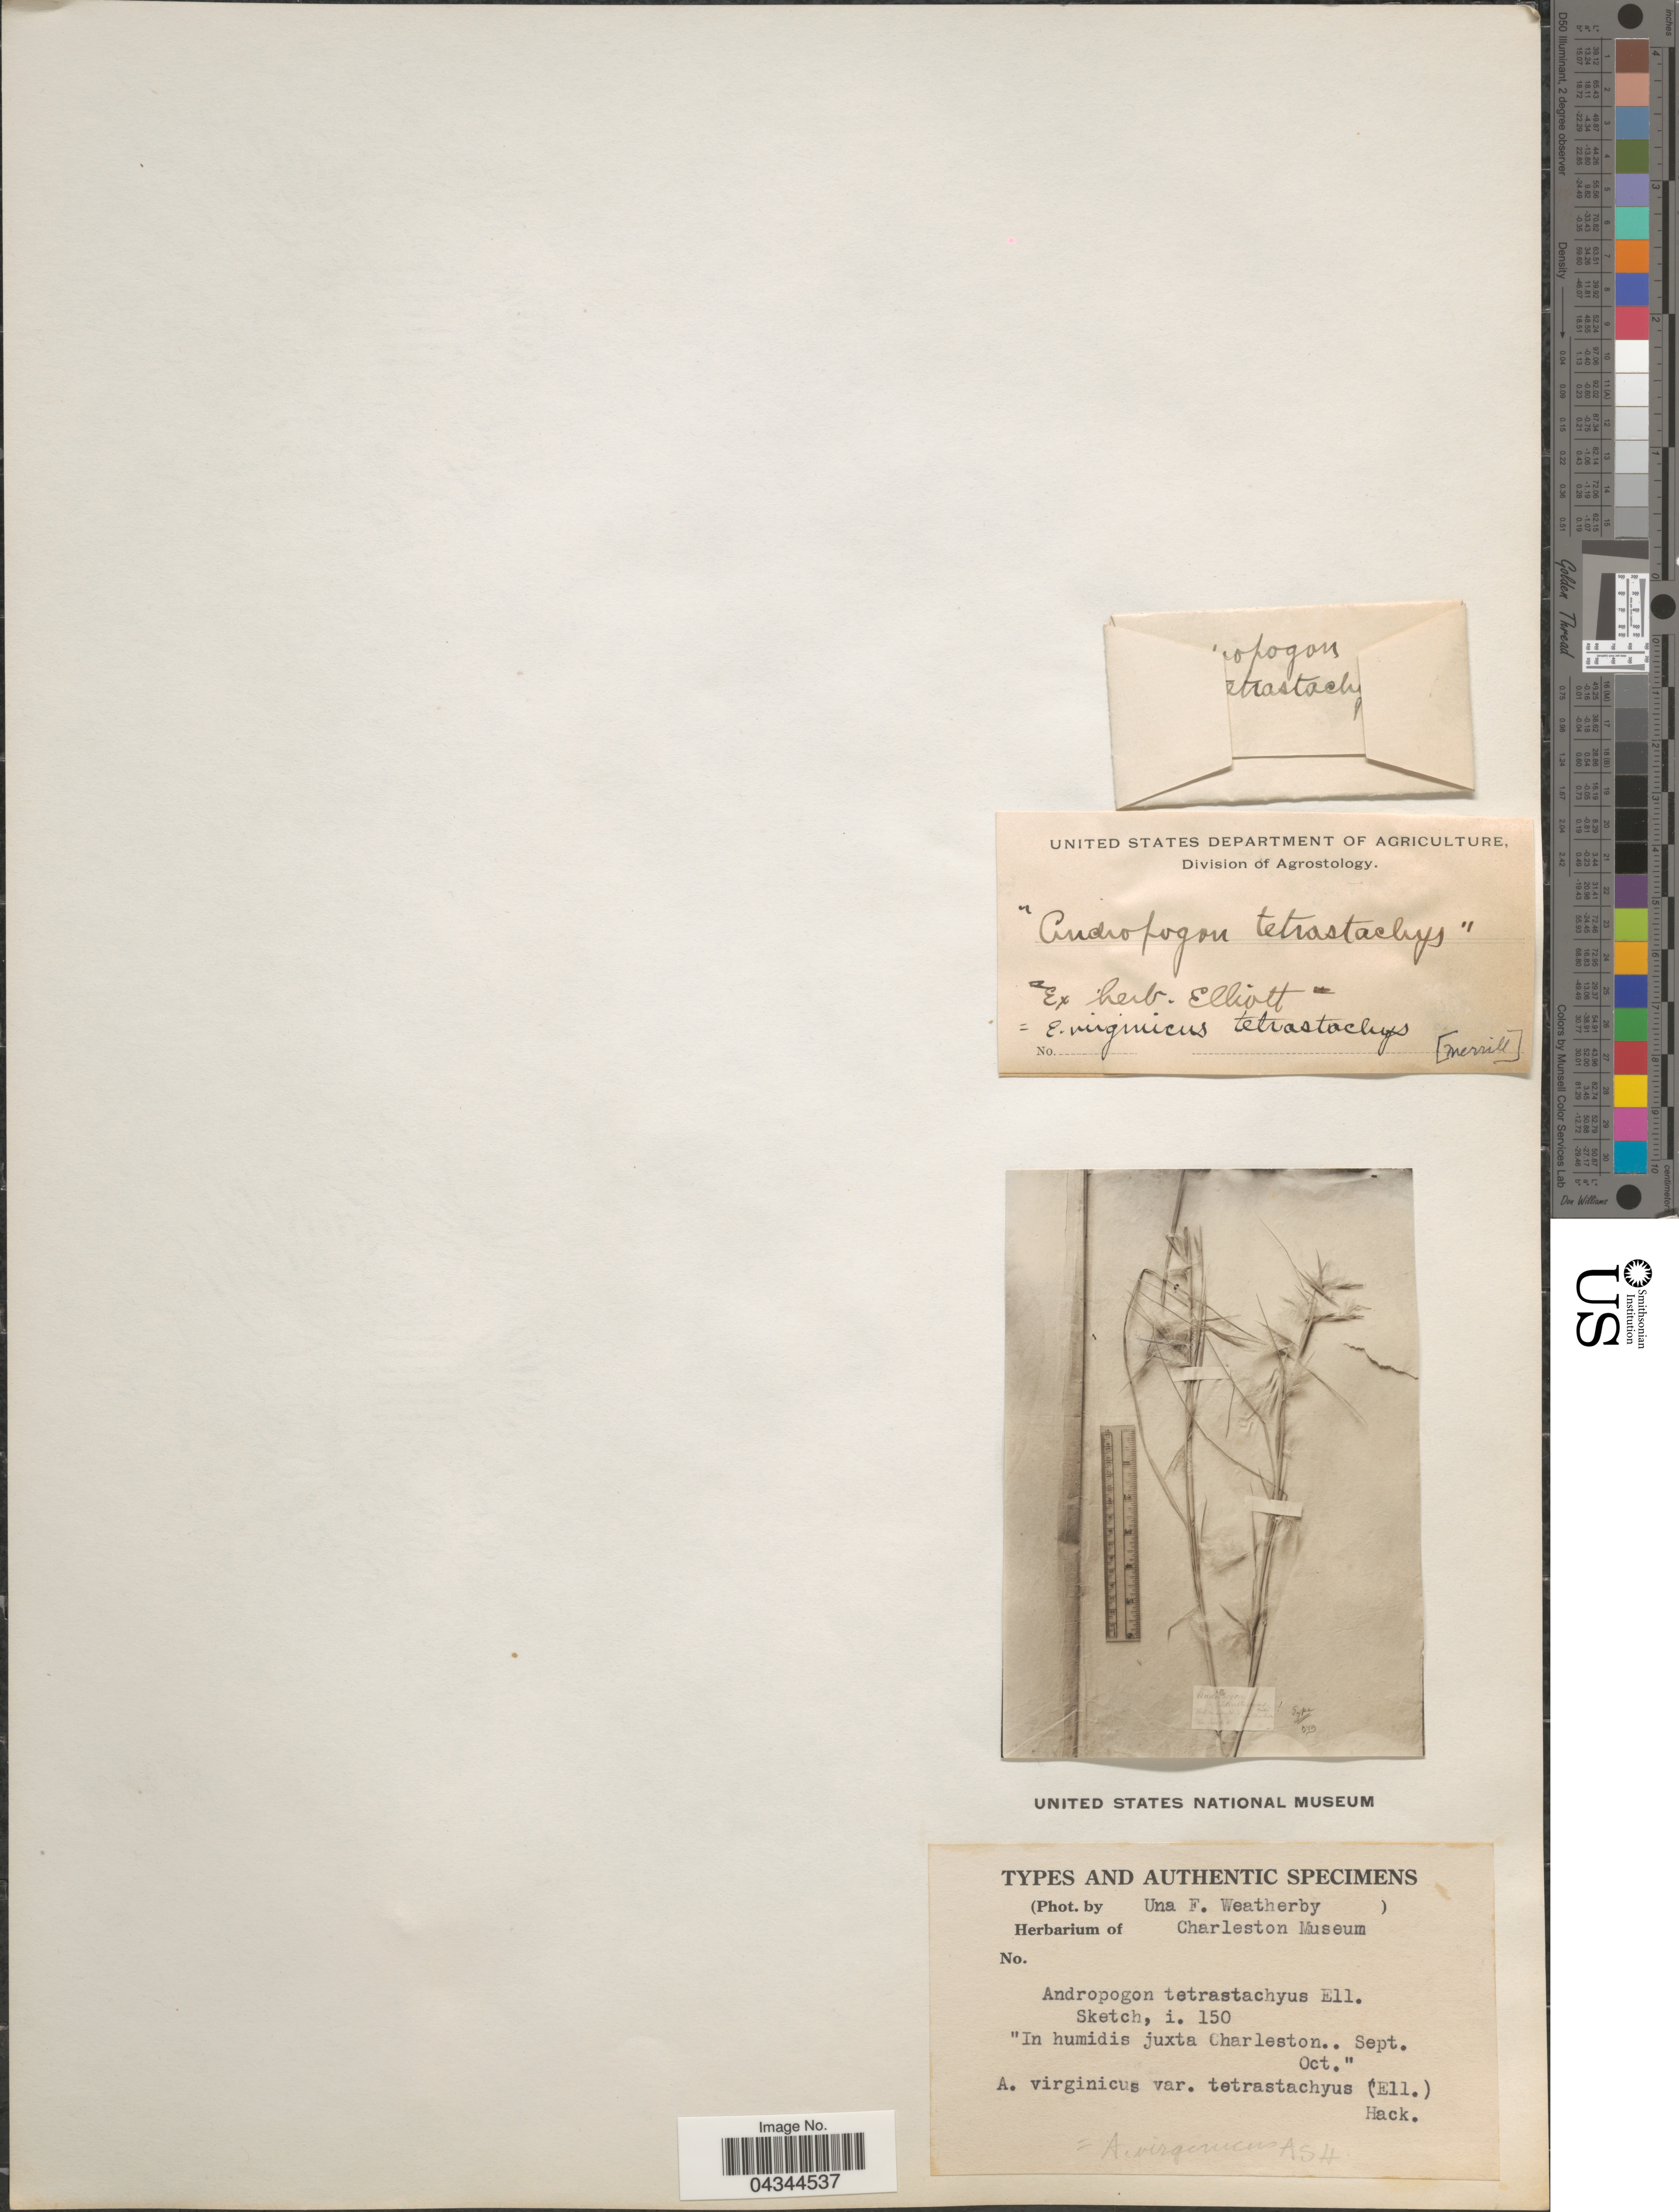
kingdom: Plantae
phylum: Tracheophyta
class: Liliopsida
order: Poales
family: Poaceae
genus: Andropogon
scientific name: Andropogon virginicus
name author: L.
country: United States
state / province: South Carolina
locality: In humidis juxta Charleston.